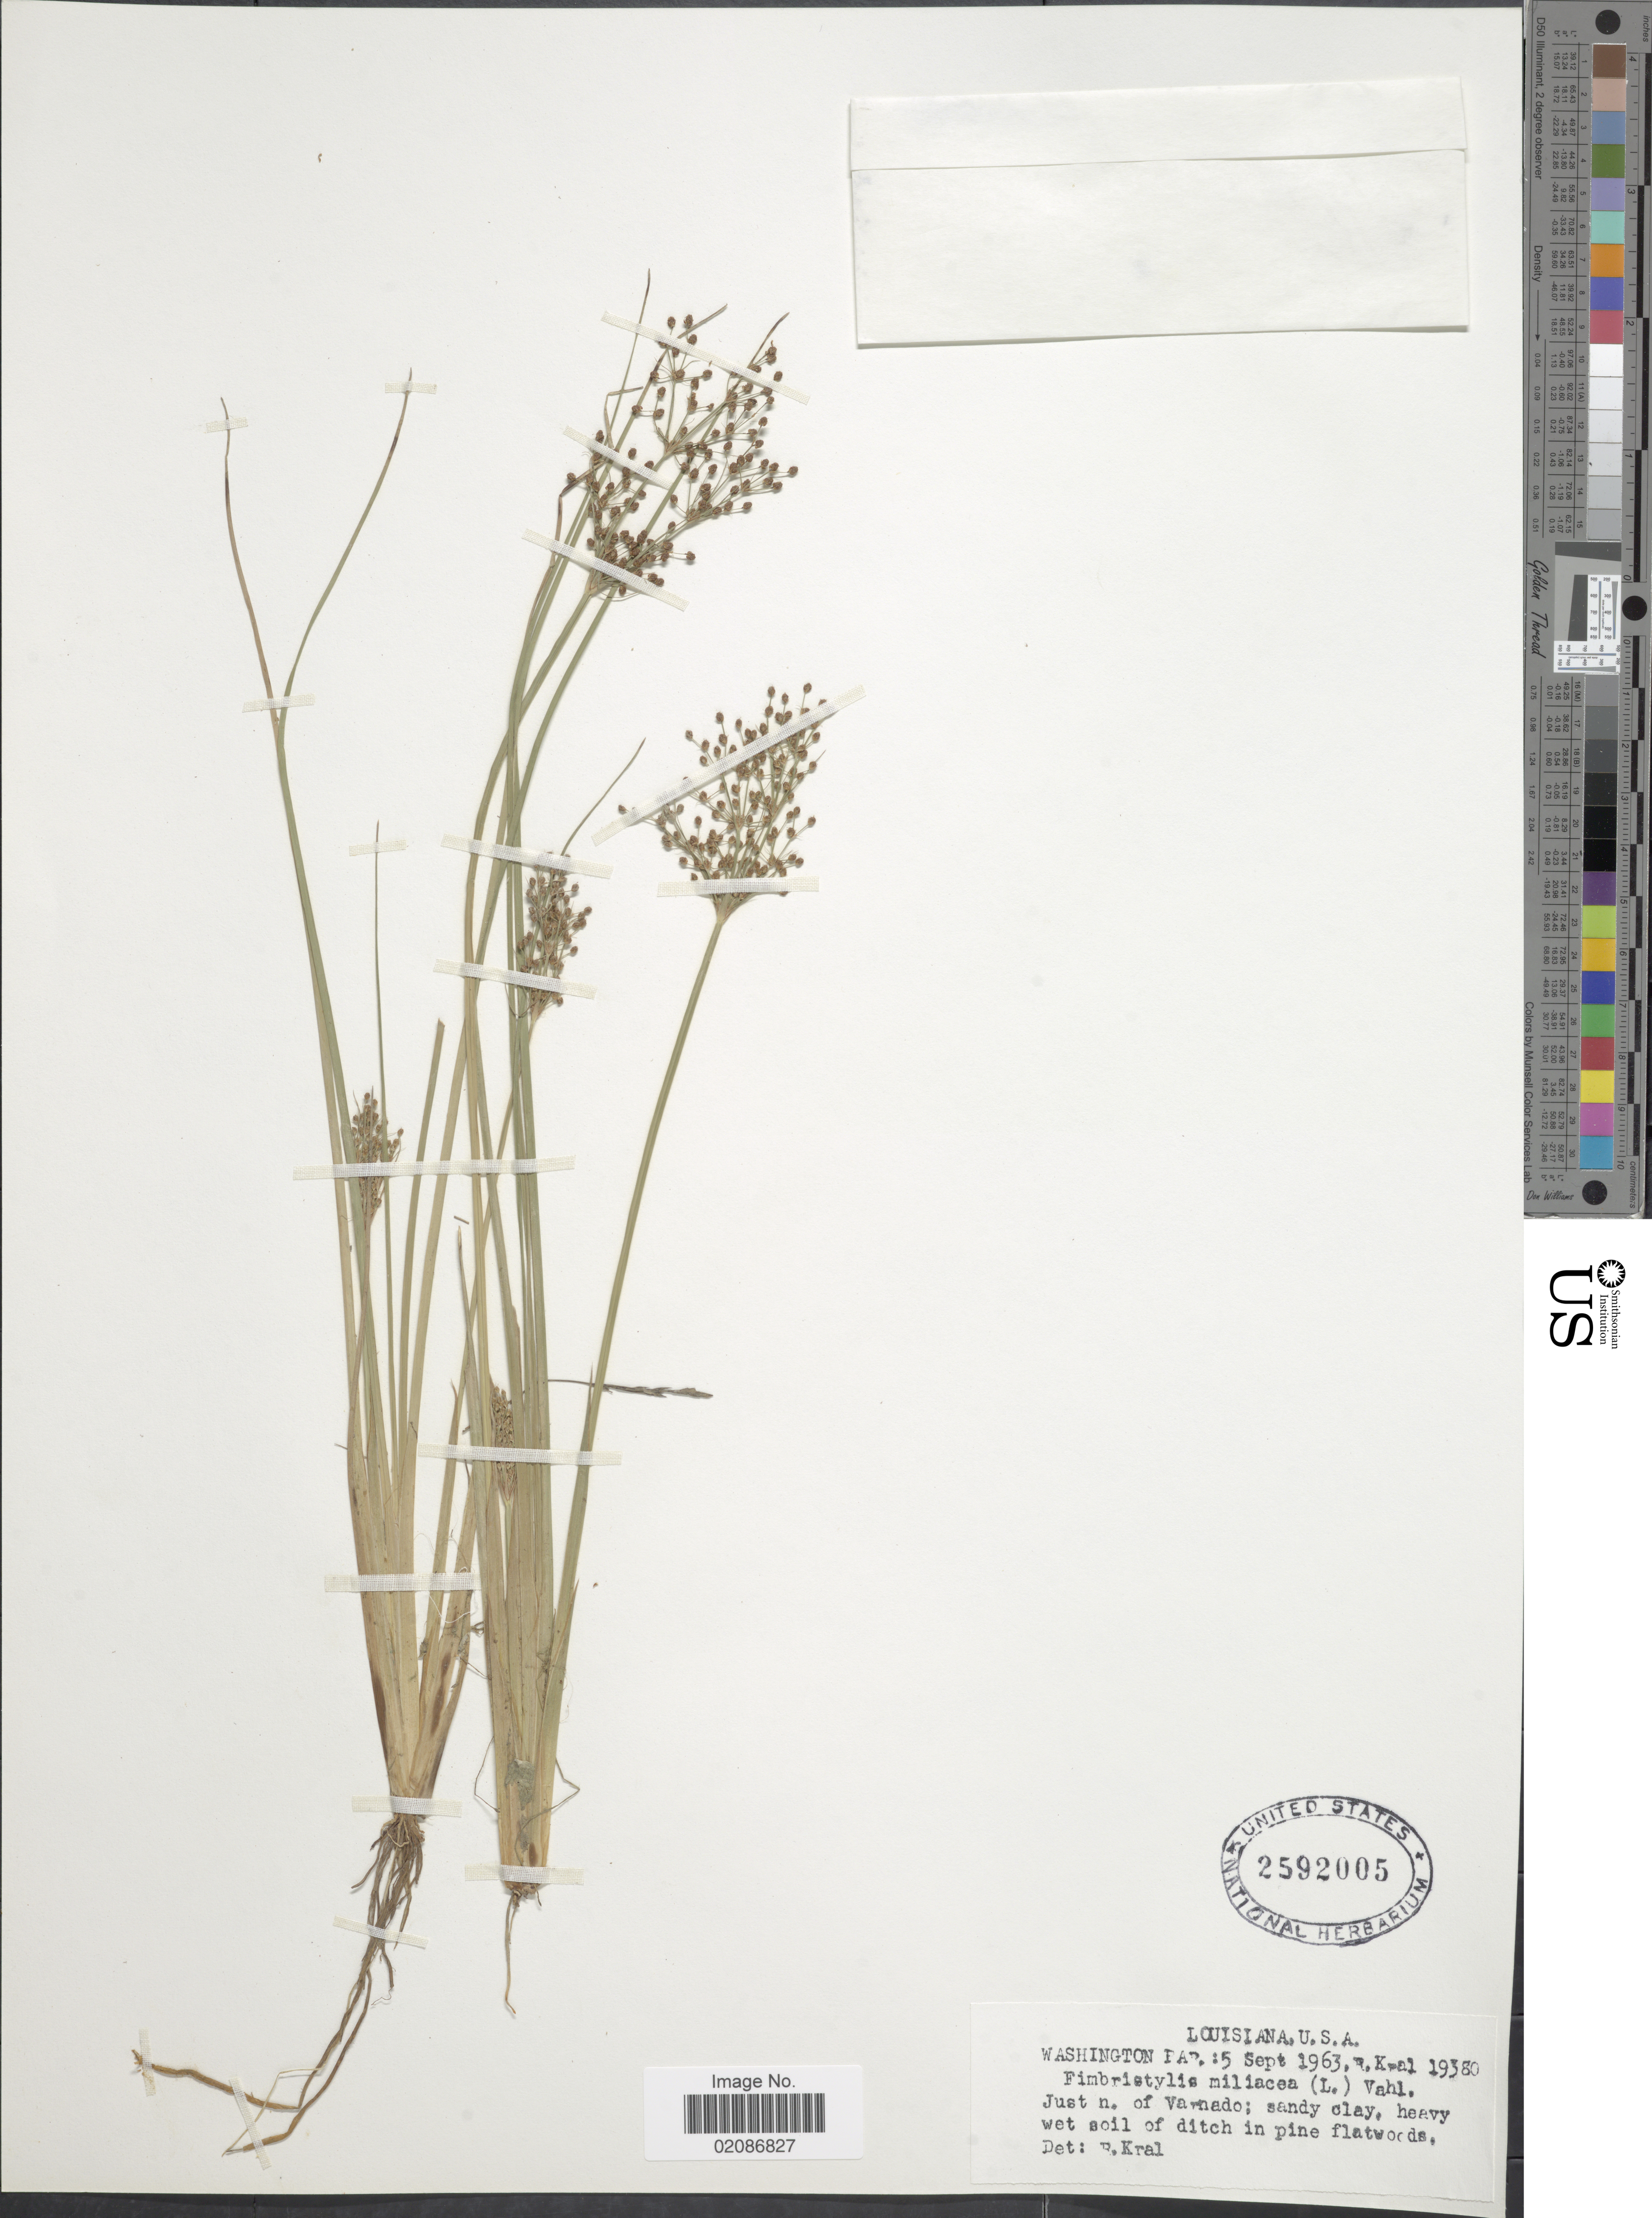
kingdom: Plantae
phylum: Tracheophyta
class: Liliopsida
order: Poales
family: Cyperaceae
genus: Fimbristylis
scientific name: Fimbristylis littoralis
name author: Gaudich.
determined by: Strong, M. T., (US), Smithsonian Institution - National Museum of Natural History (UNITED STATES)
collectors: R. Kral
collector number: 19380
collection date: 1963-09-05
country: United States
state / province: Louisiana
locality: Washington Par,: Just n. of Varnado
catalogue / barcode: US 2592005